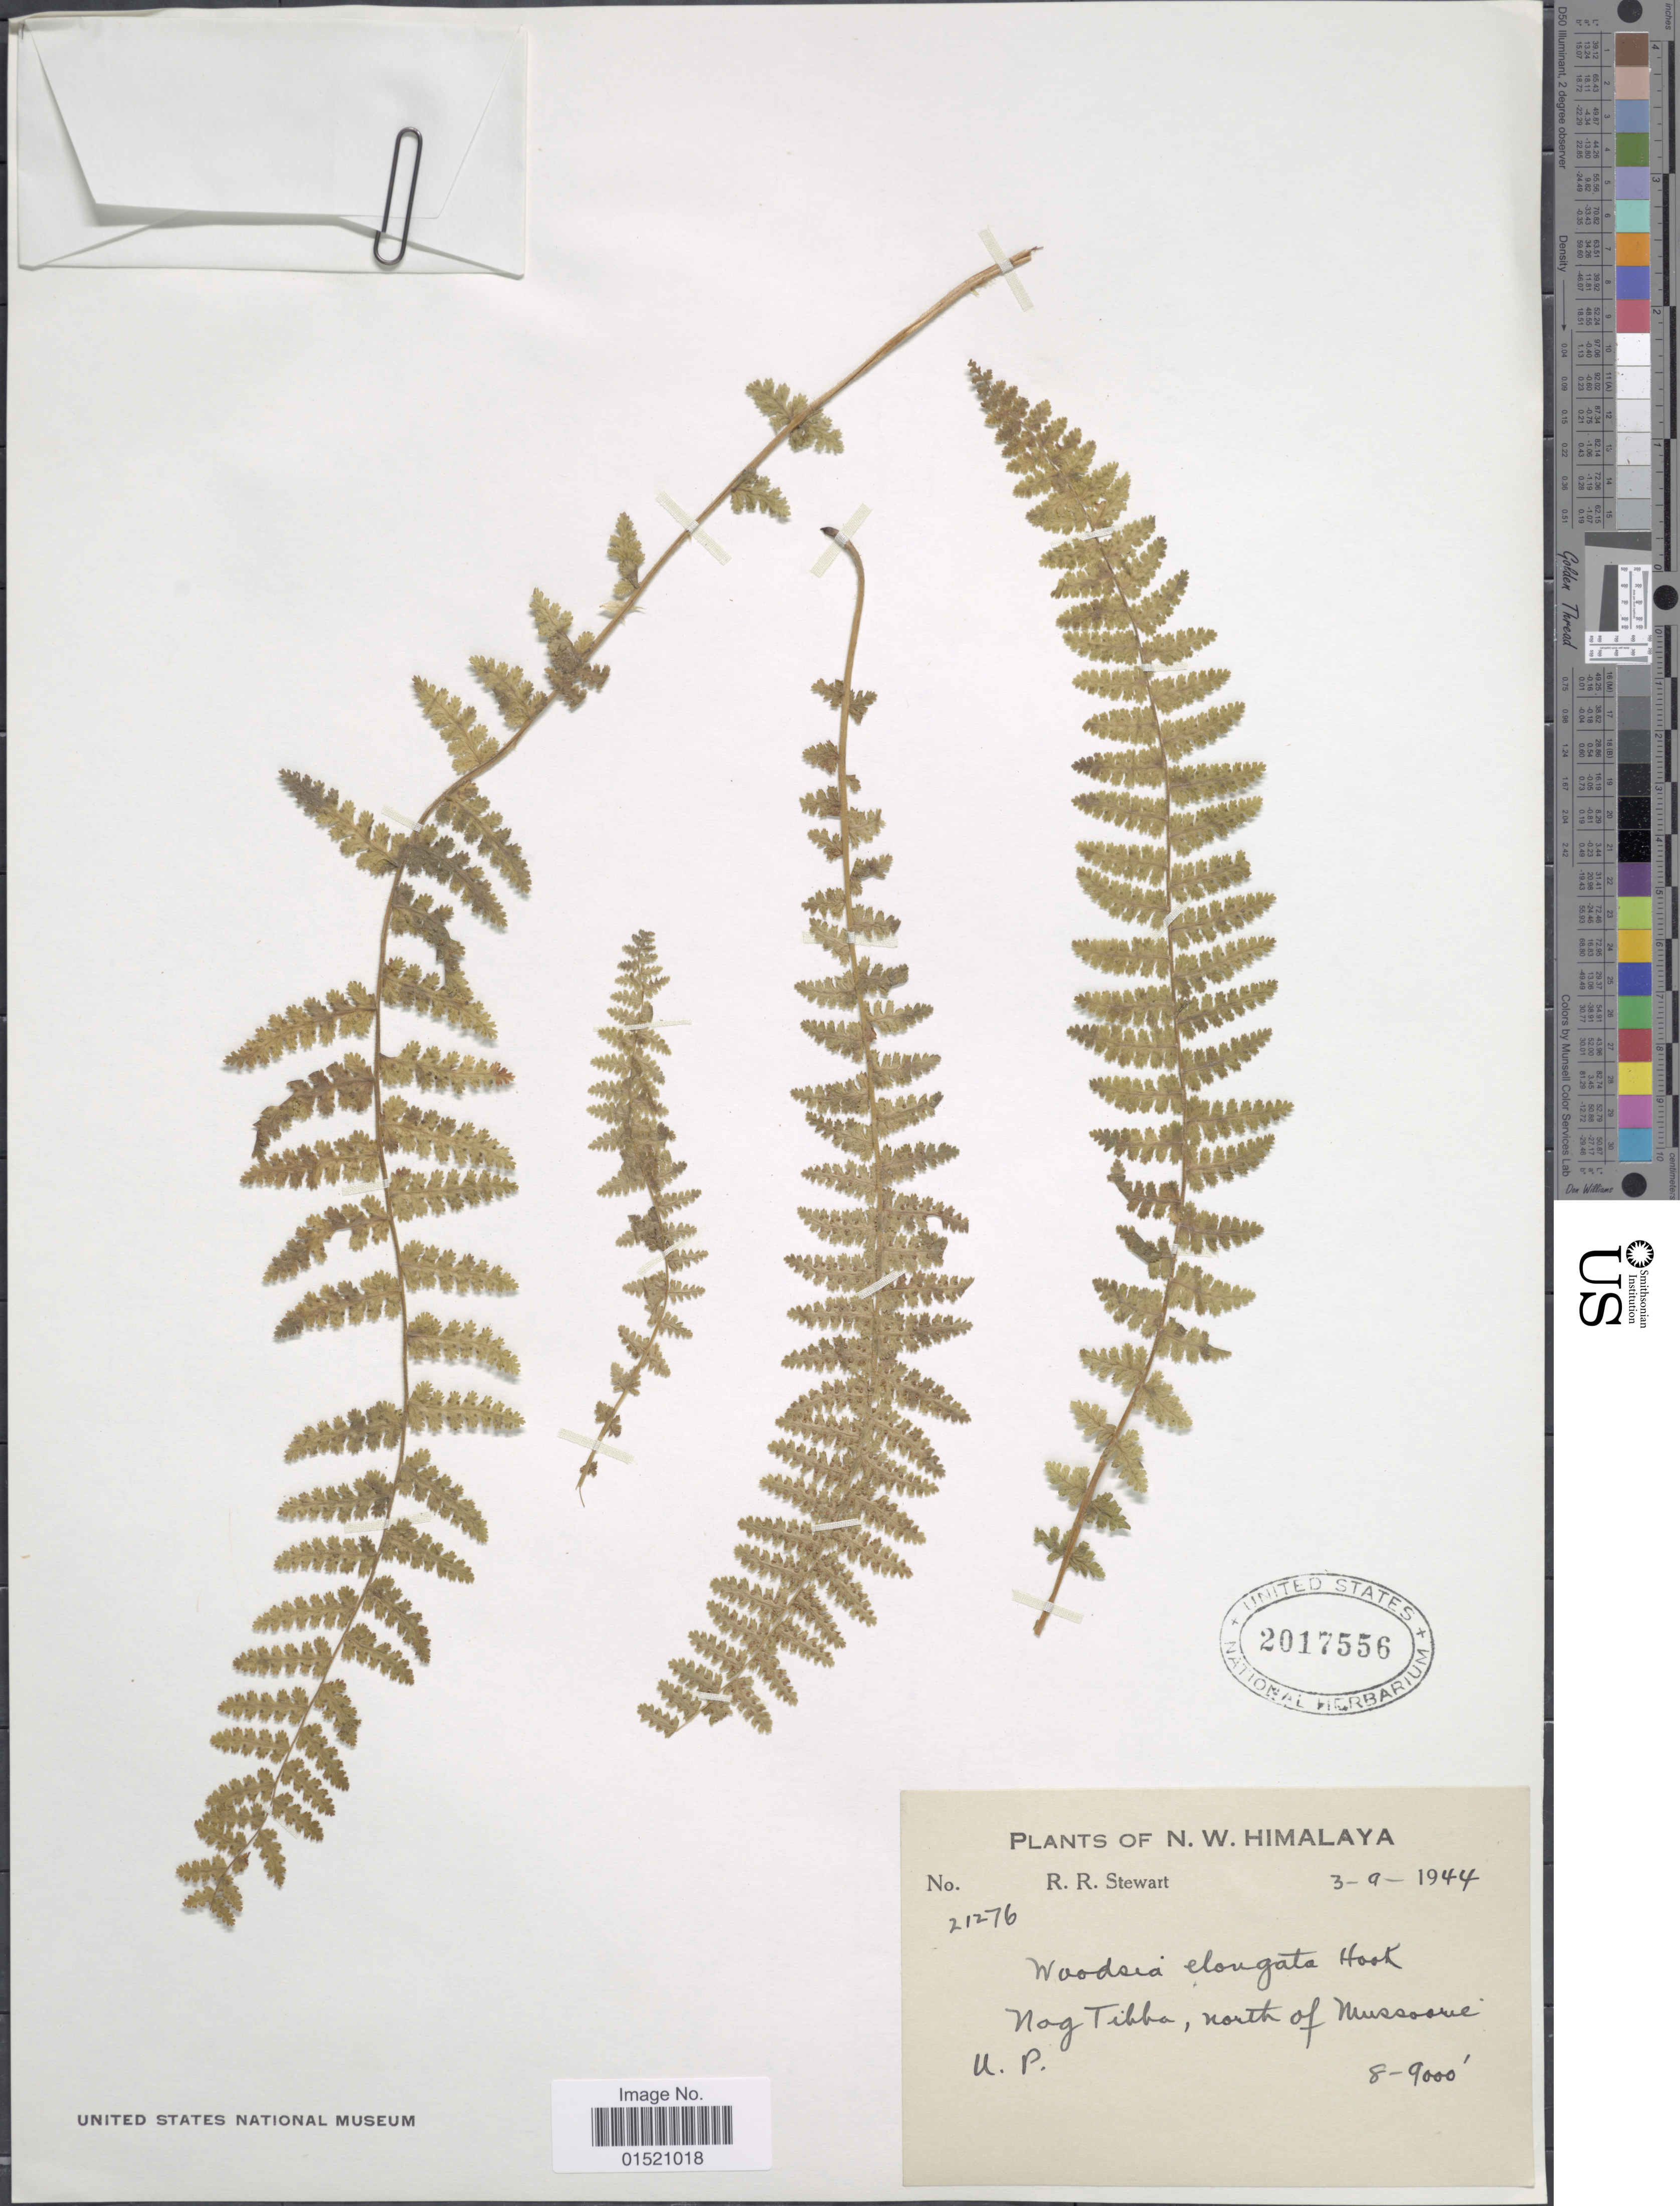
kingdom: Plantae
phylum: Tracheophyta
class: Polypodiopsida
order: Polypodiales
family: Woodsiaceae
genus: Woodsia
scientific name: Woodsia elongata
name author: Hook.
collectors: R. R. Stewart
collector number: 21276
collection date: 1944-09-03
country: India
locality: N.W. Himalaya, Nag Tihba, nortj of Mussoorie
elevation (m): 2438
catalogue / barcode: US 2017556